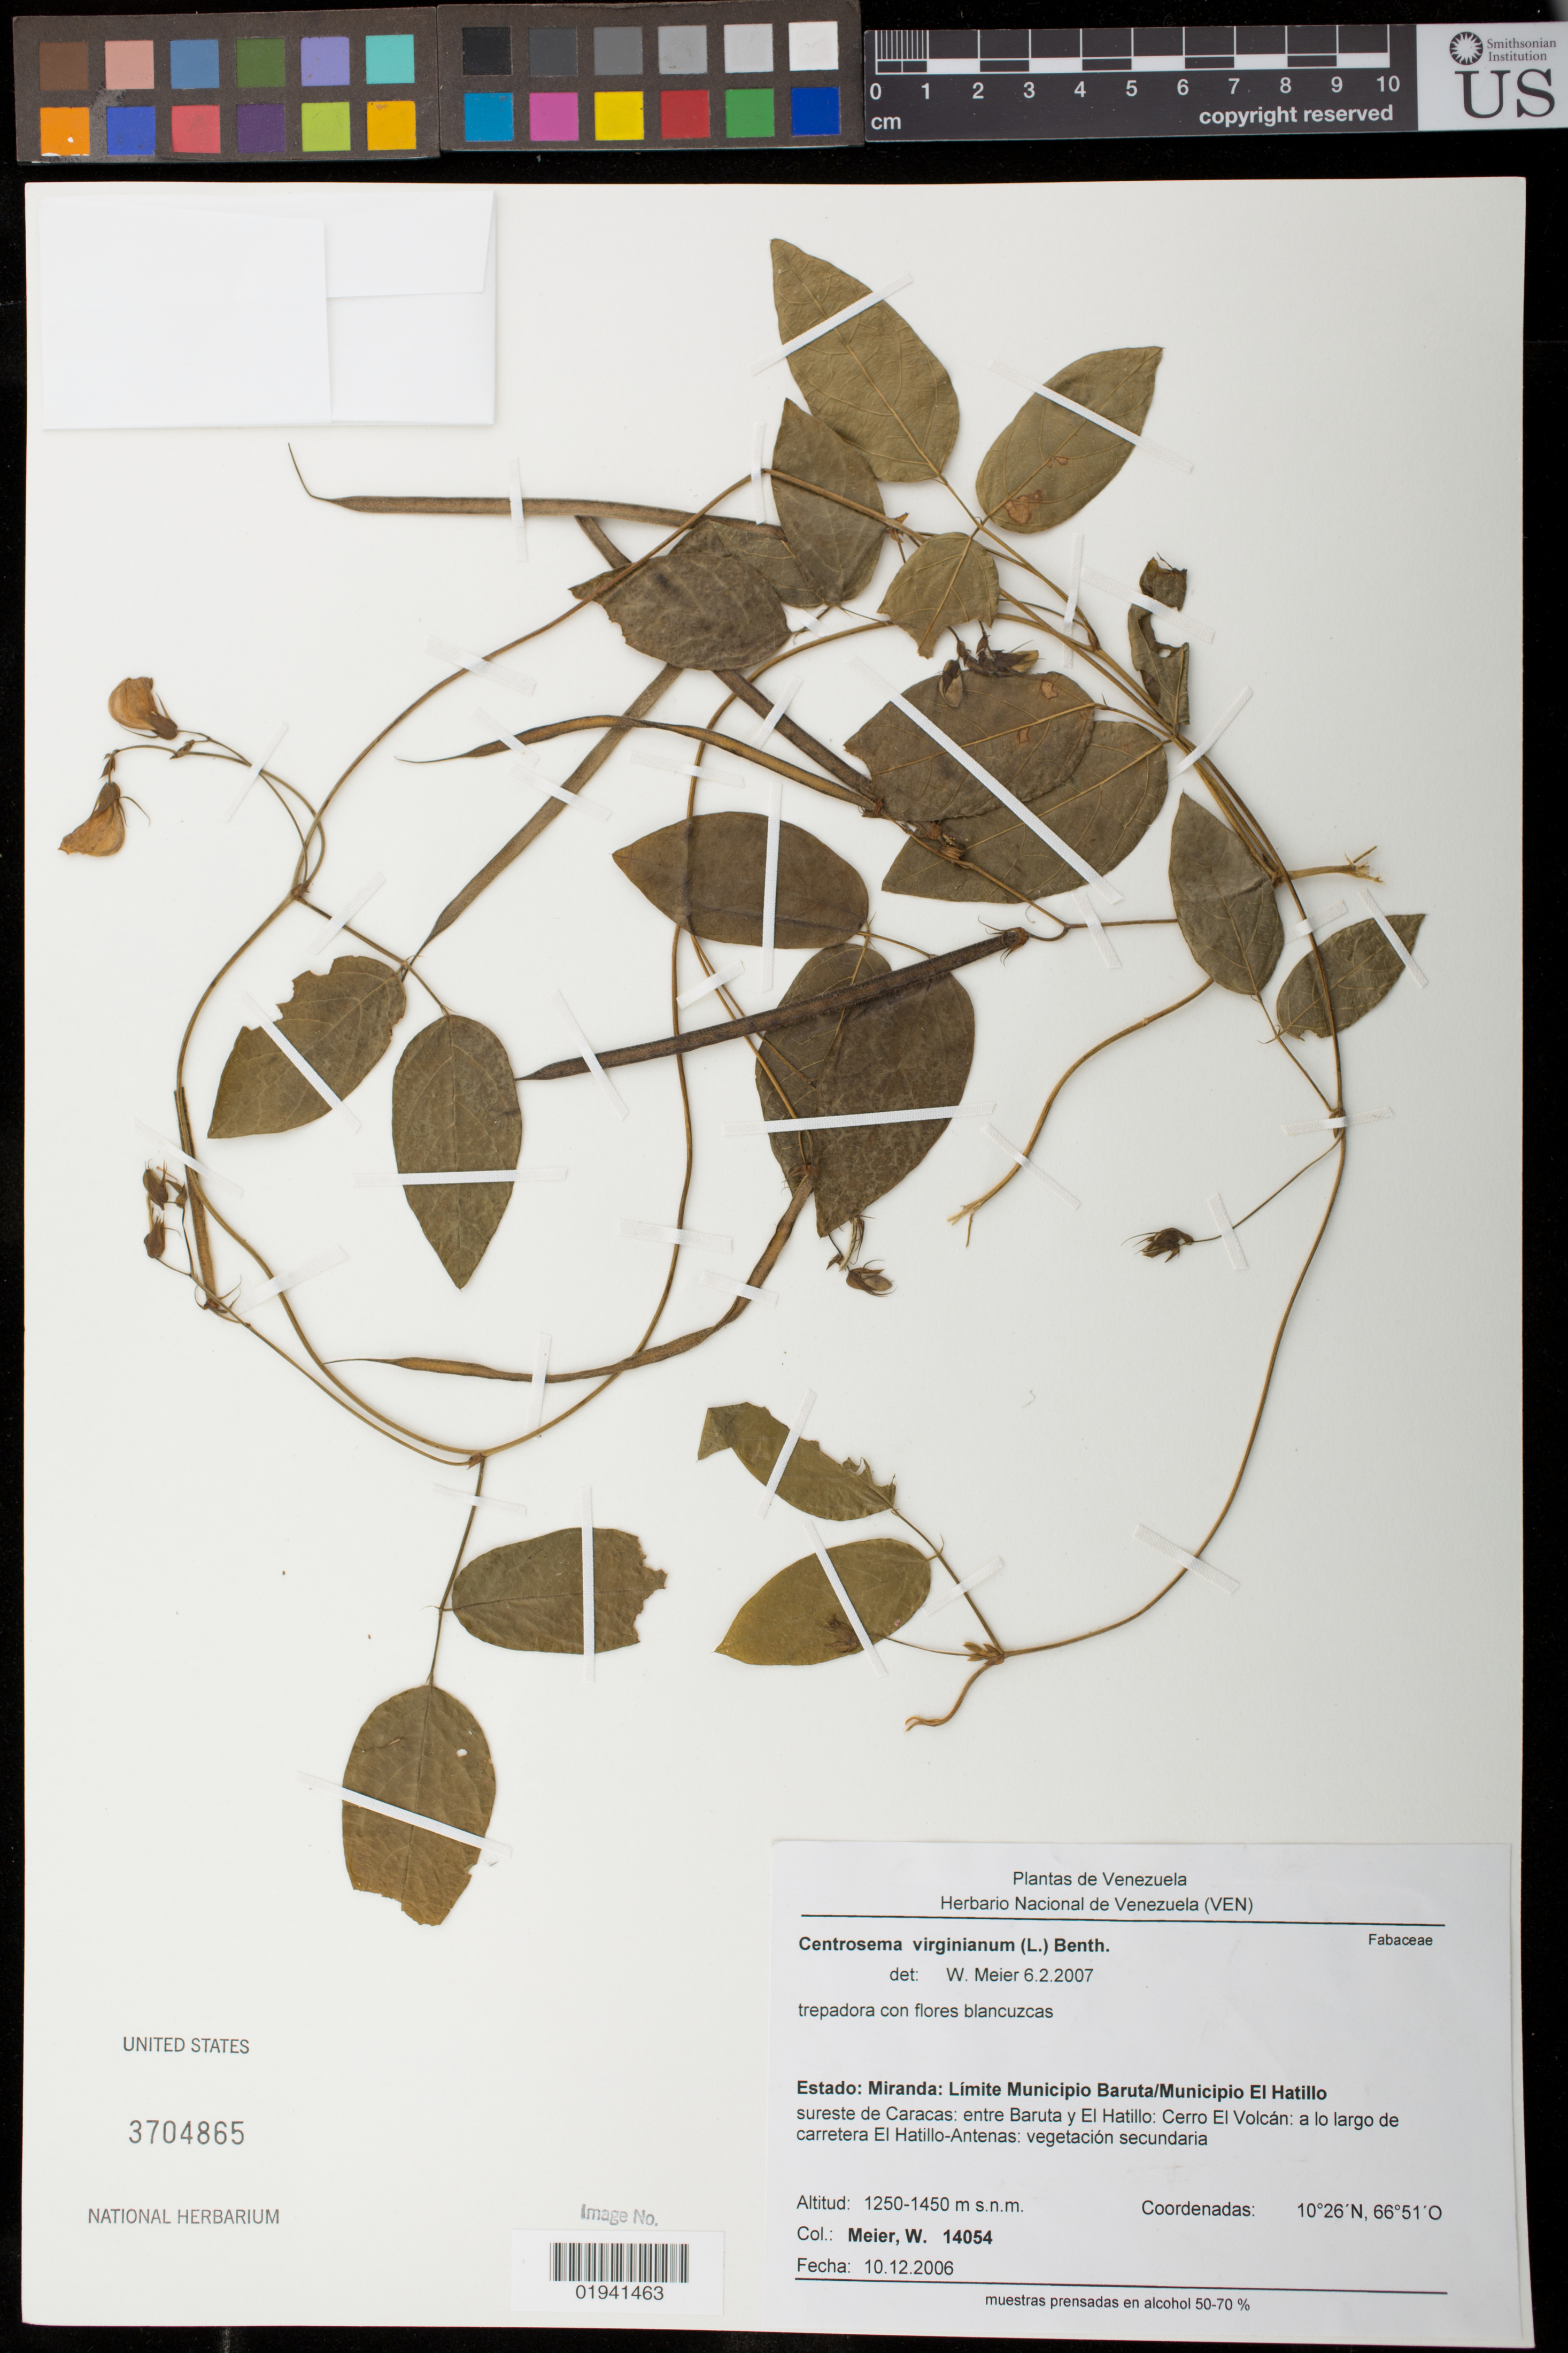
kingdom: Plantae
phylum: Tracheophyta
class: Magnoliopsida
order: Fabales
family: Fabaceae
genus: Centrosema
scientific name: Centrosema virginianum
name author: (L.) Benth.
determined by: Meier, Winfried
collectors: W. Meier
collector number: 14054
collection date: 2006-12-10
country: Venezuela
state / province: Miranda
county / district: Baruta / El Hatillo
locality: Sureste de Caracas, entre Baruta y El Hatillo, Cerro El Volcan, a lo largo de carretera El Hatillo-Antenas.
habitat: vegetacion secundaria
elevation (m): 1250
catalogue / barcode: US 3704865